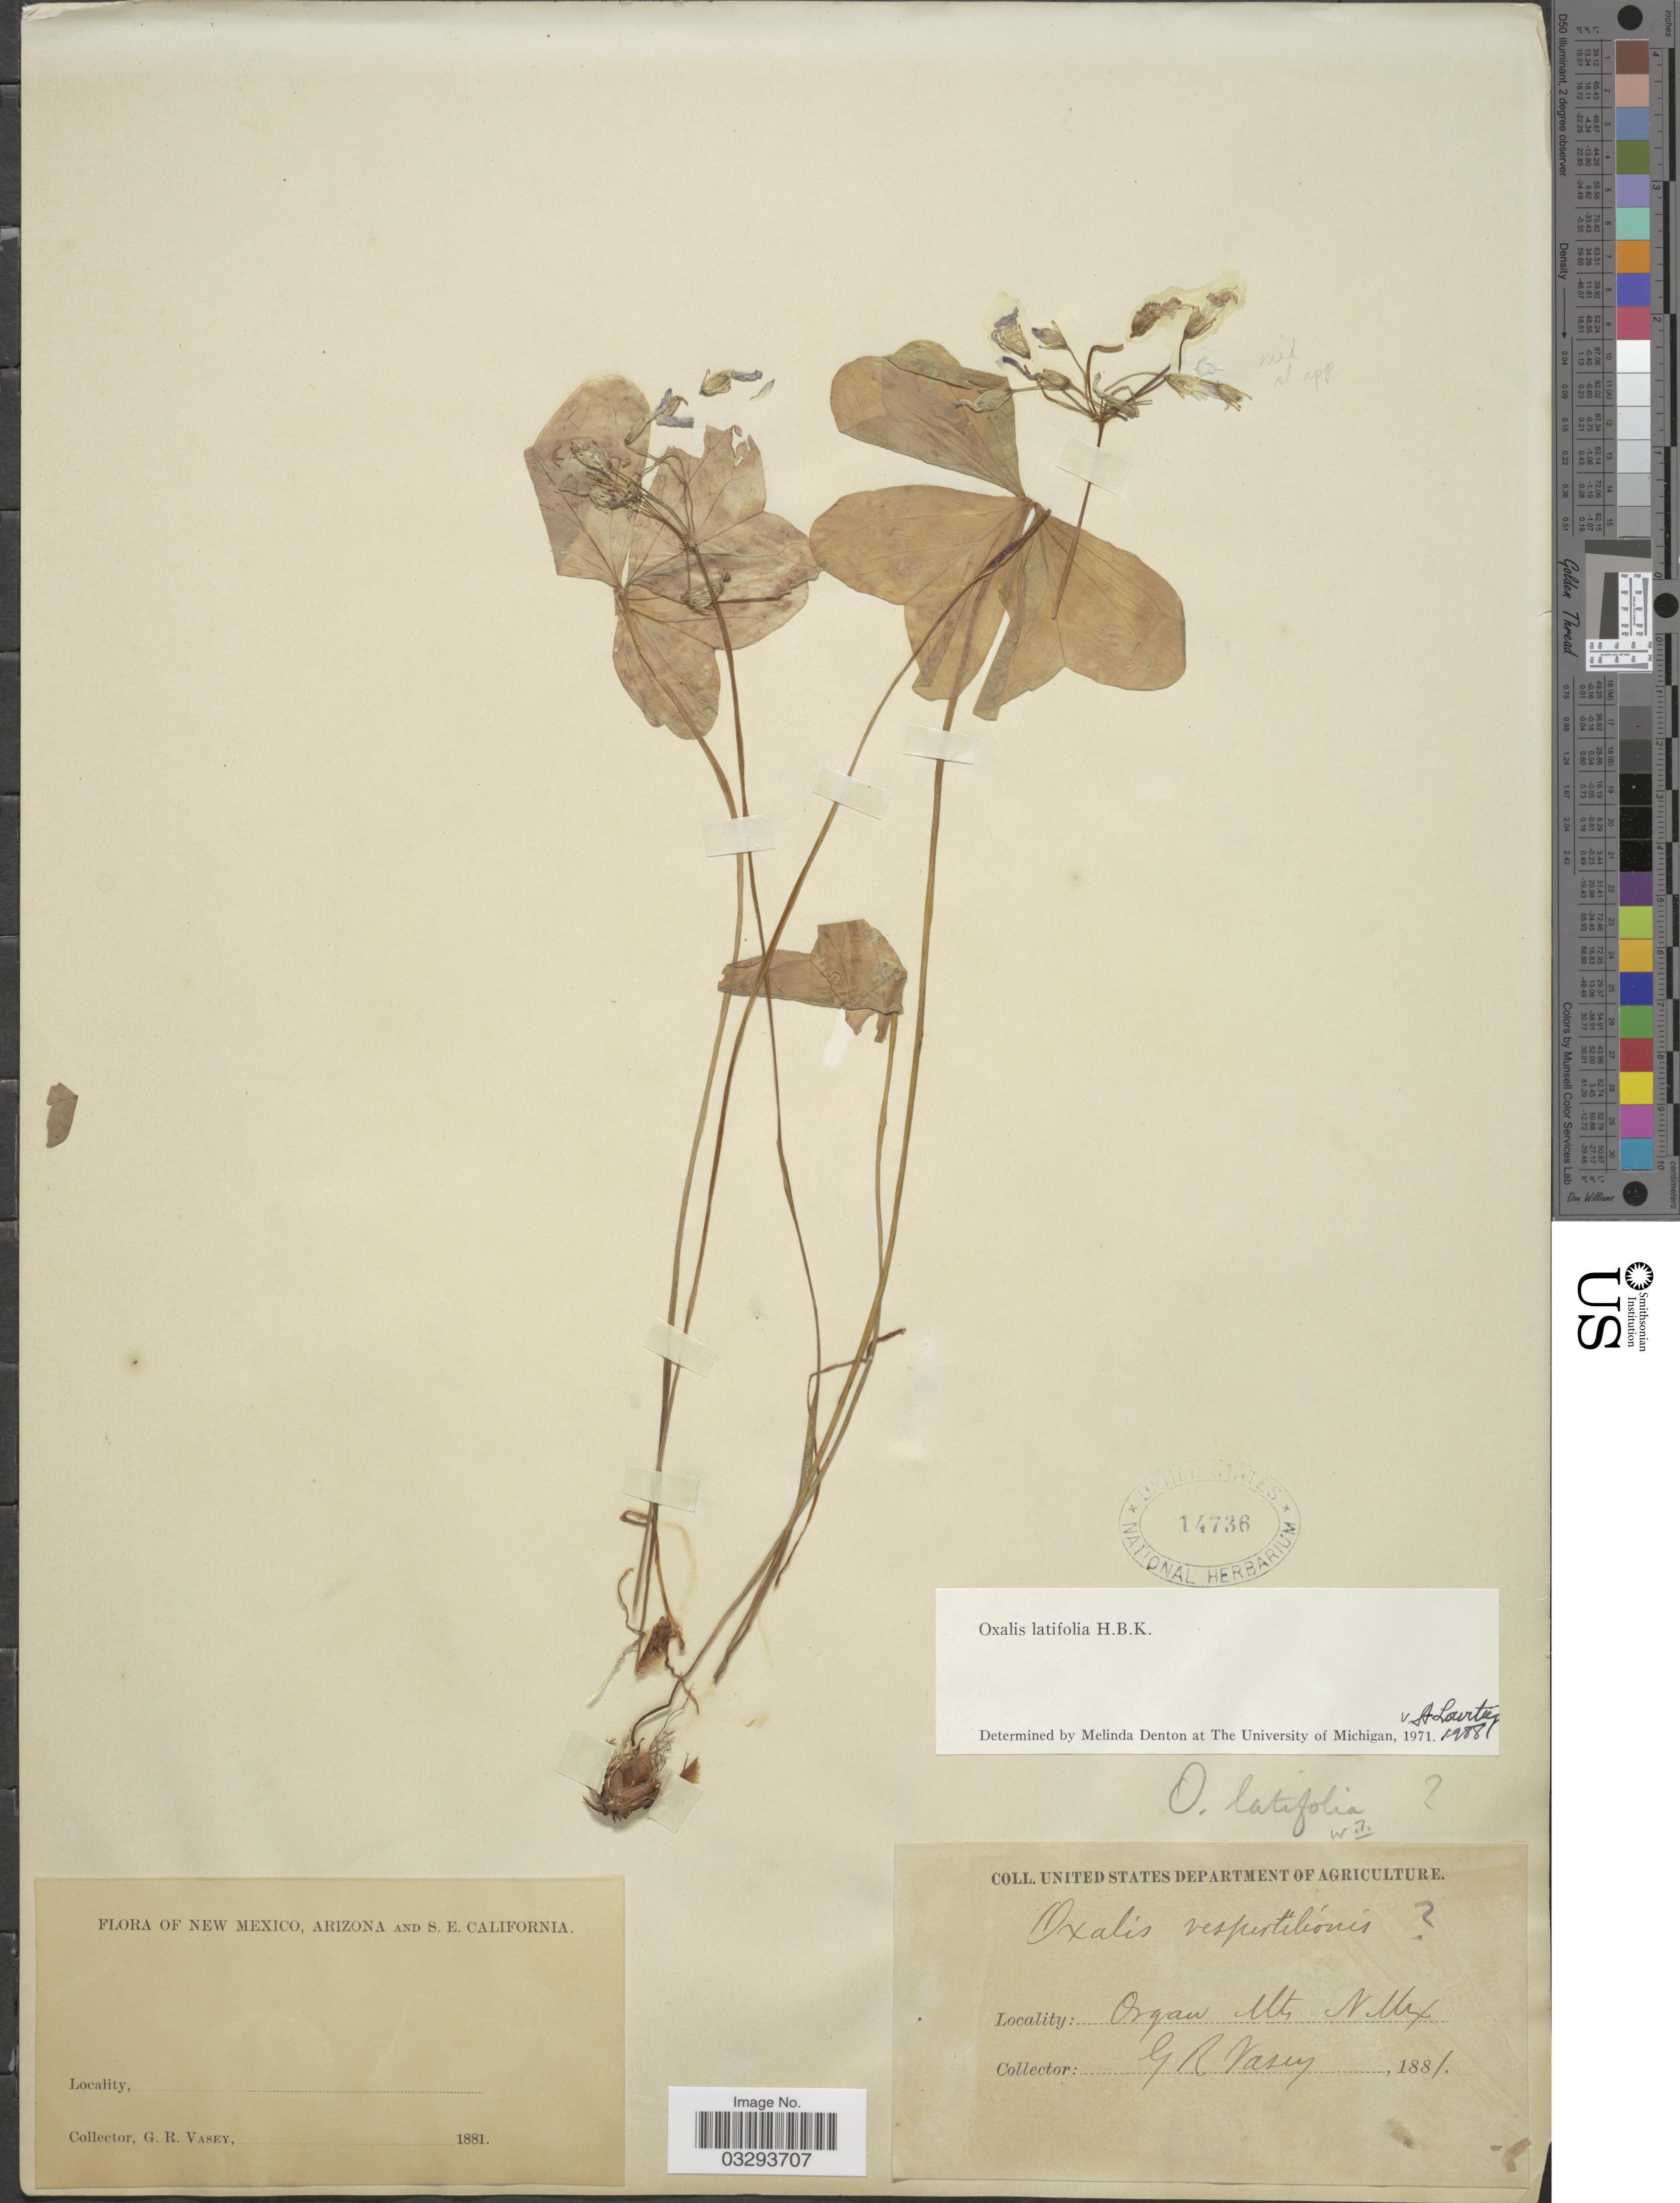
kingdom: Plantae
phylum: Tracheophyta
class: Magnoliopsida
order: Oxalidales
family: Oxalidaceae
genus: Oxalis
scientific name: Oxalis latifolia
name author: Kunth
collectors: G. R. Vasey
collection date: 1881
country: United States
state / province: New Mexico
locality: Organ Mts.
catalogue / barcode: US 14736